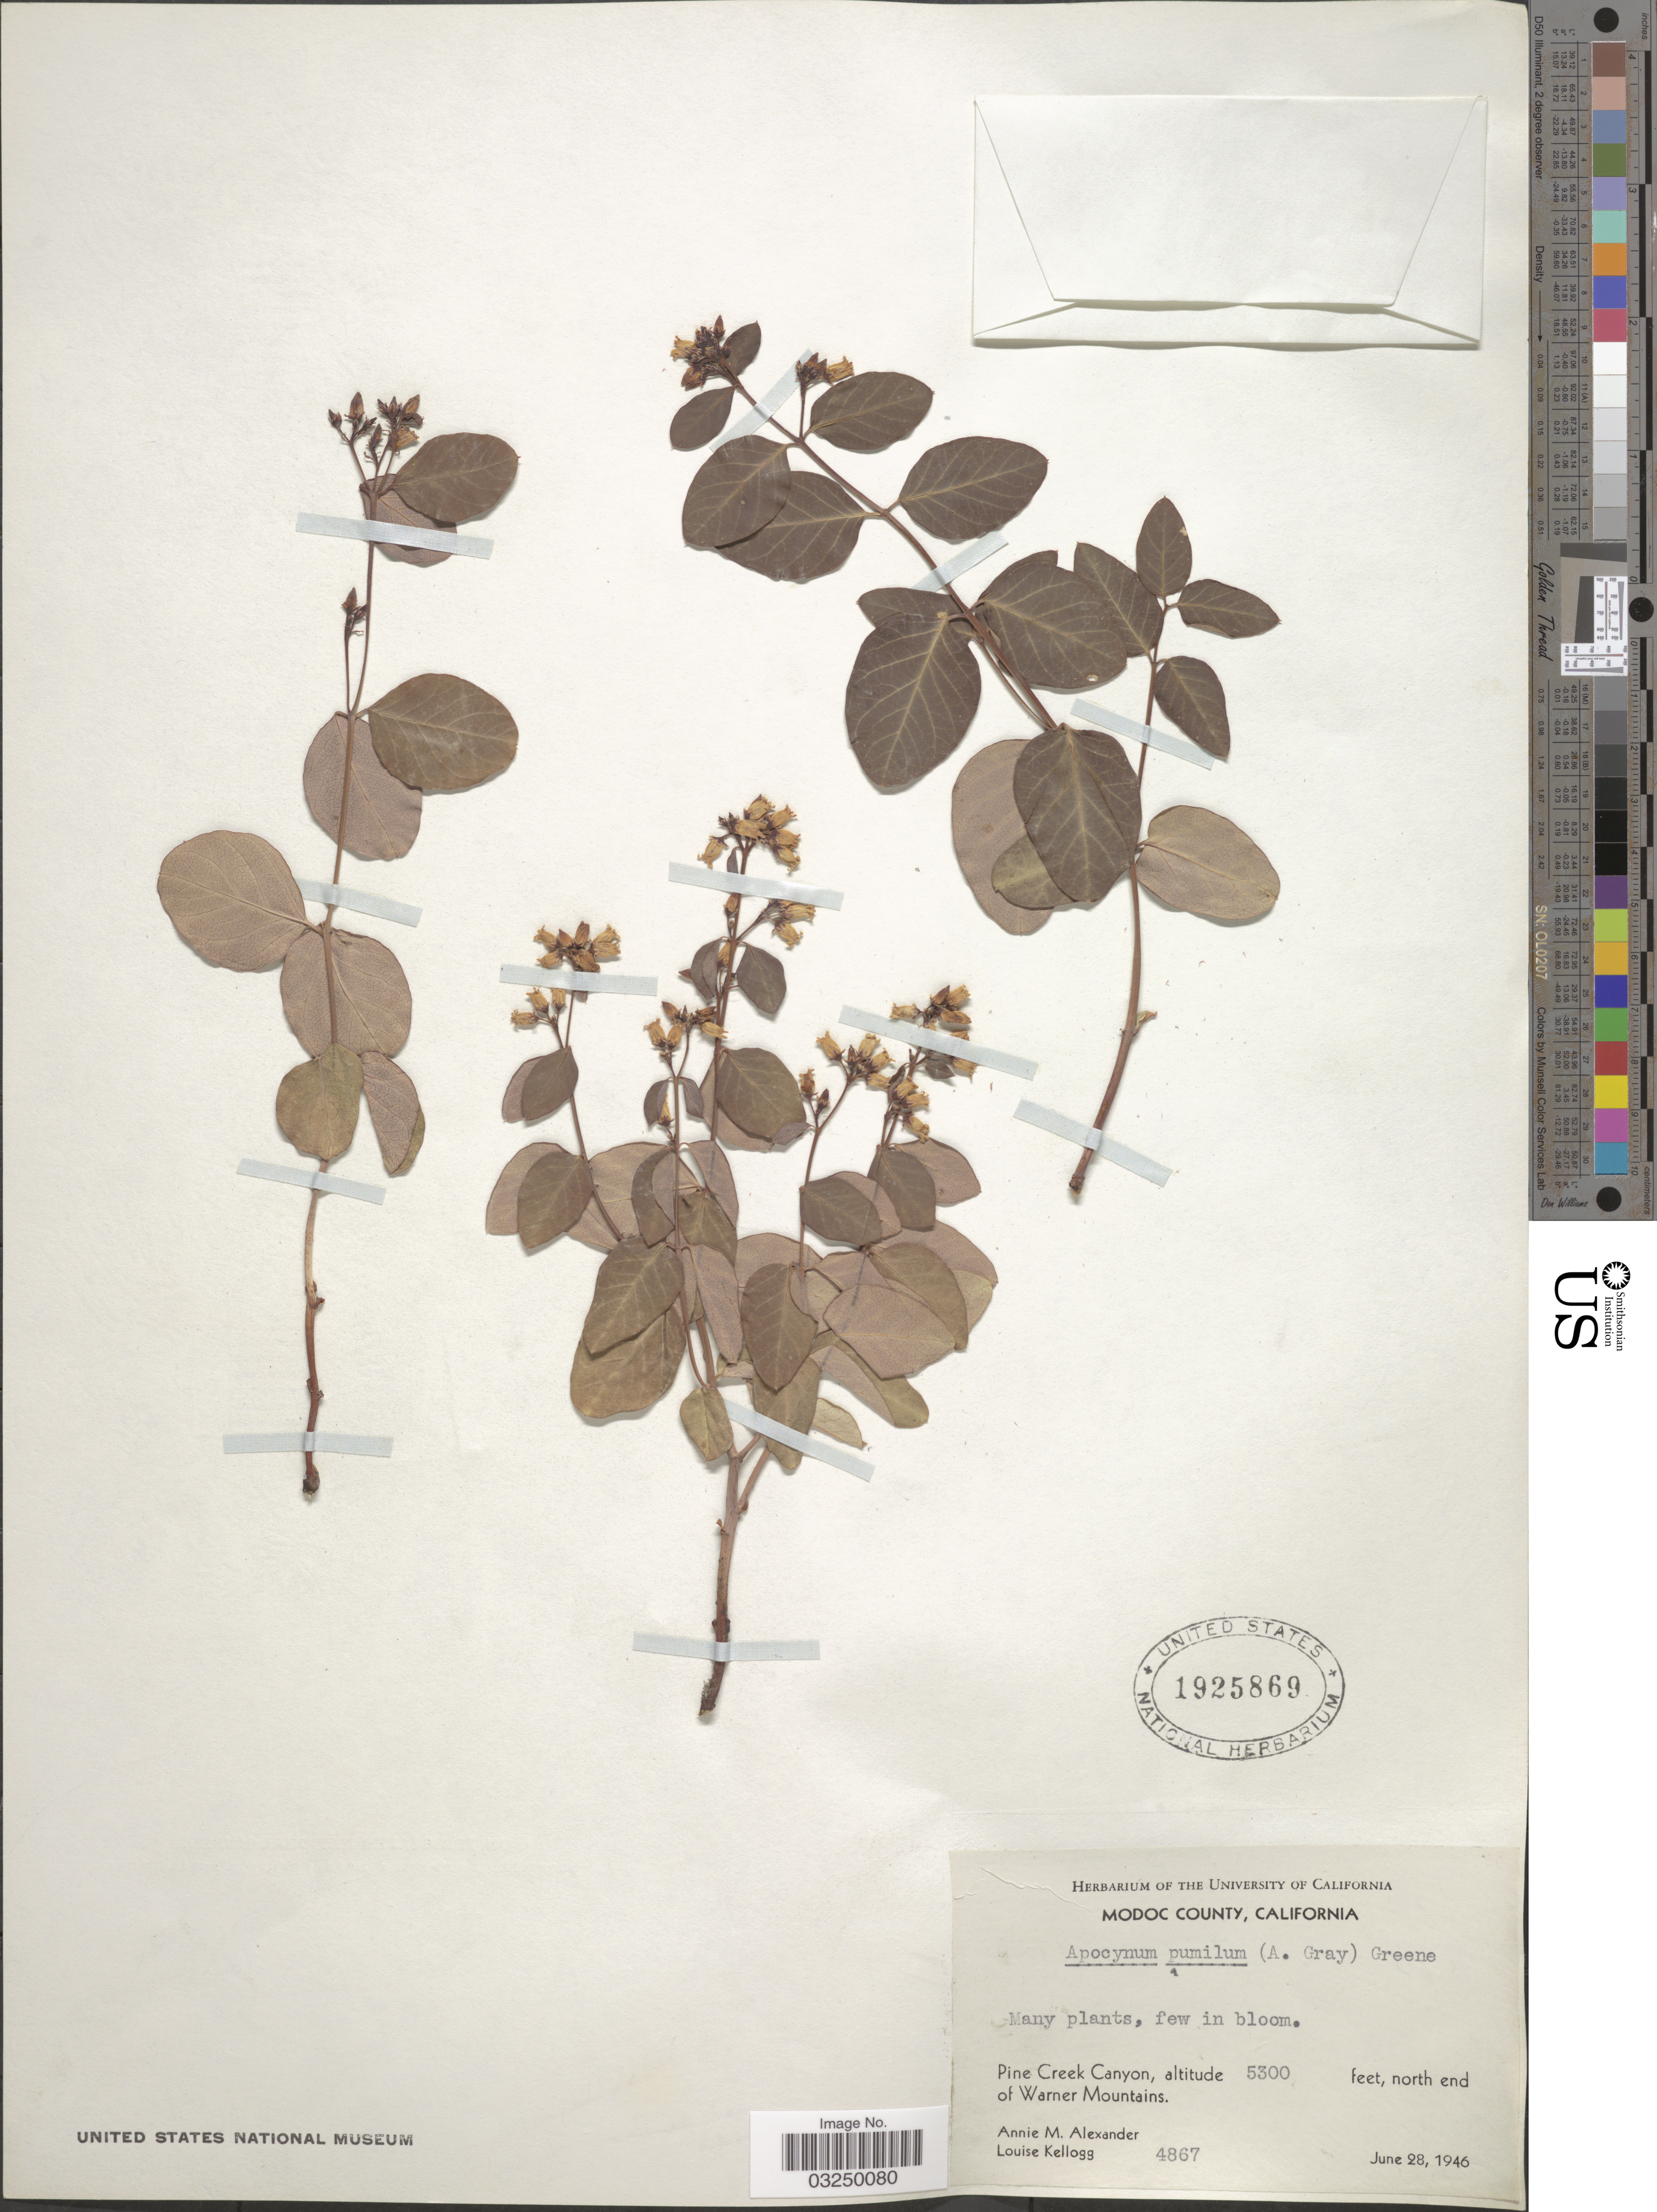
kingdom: Plantae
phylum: Tracheophyta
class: Magnoliopsida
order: Gentianales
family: Apocynaceae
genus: Apocynum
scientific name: Apocynum pumilum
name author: (A. Gray) Greene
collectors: A. M. Alexander & L. Kellogg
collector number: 4867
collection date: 1946-06-28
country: United States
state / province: California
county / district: Modoc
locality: Modoc County. Pine Creek Canyon. North end of Warner Mountains.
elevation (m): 1615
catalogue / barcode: US 1925869